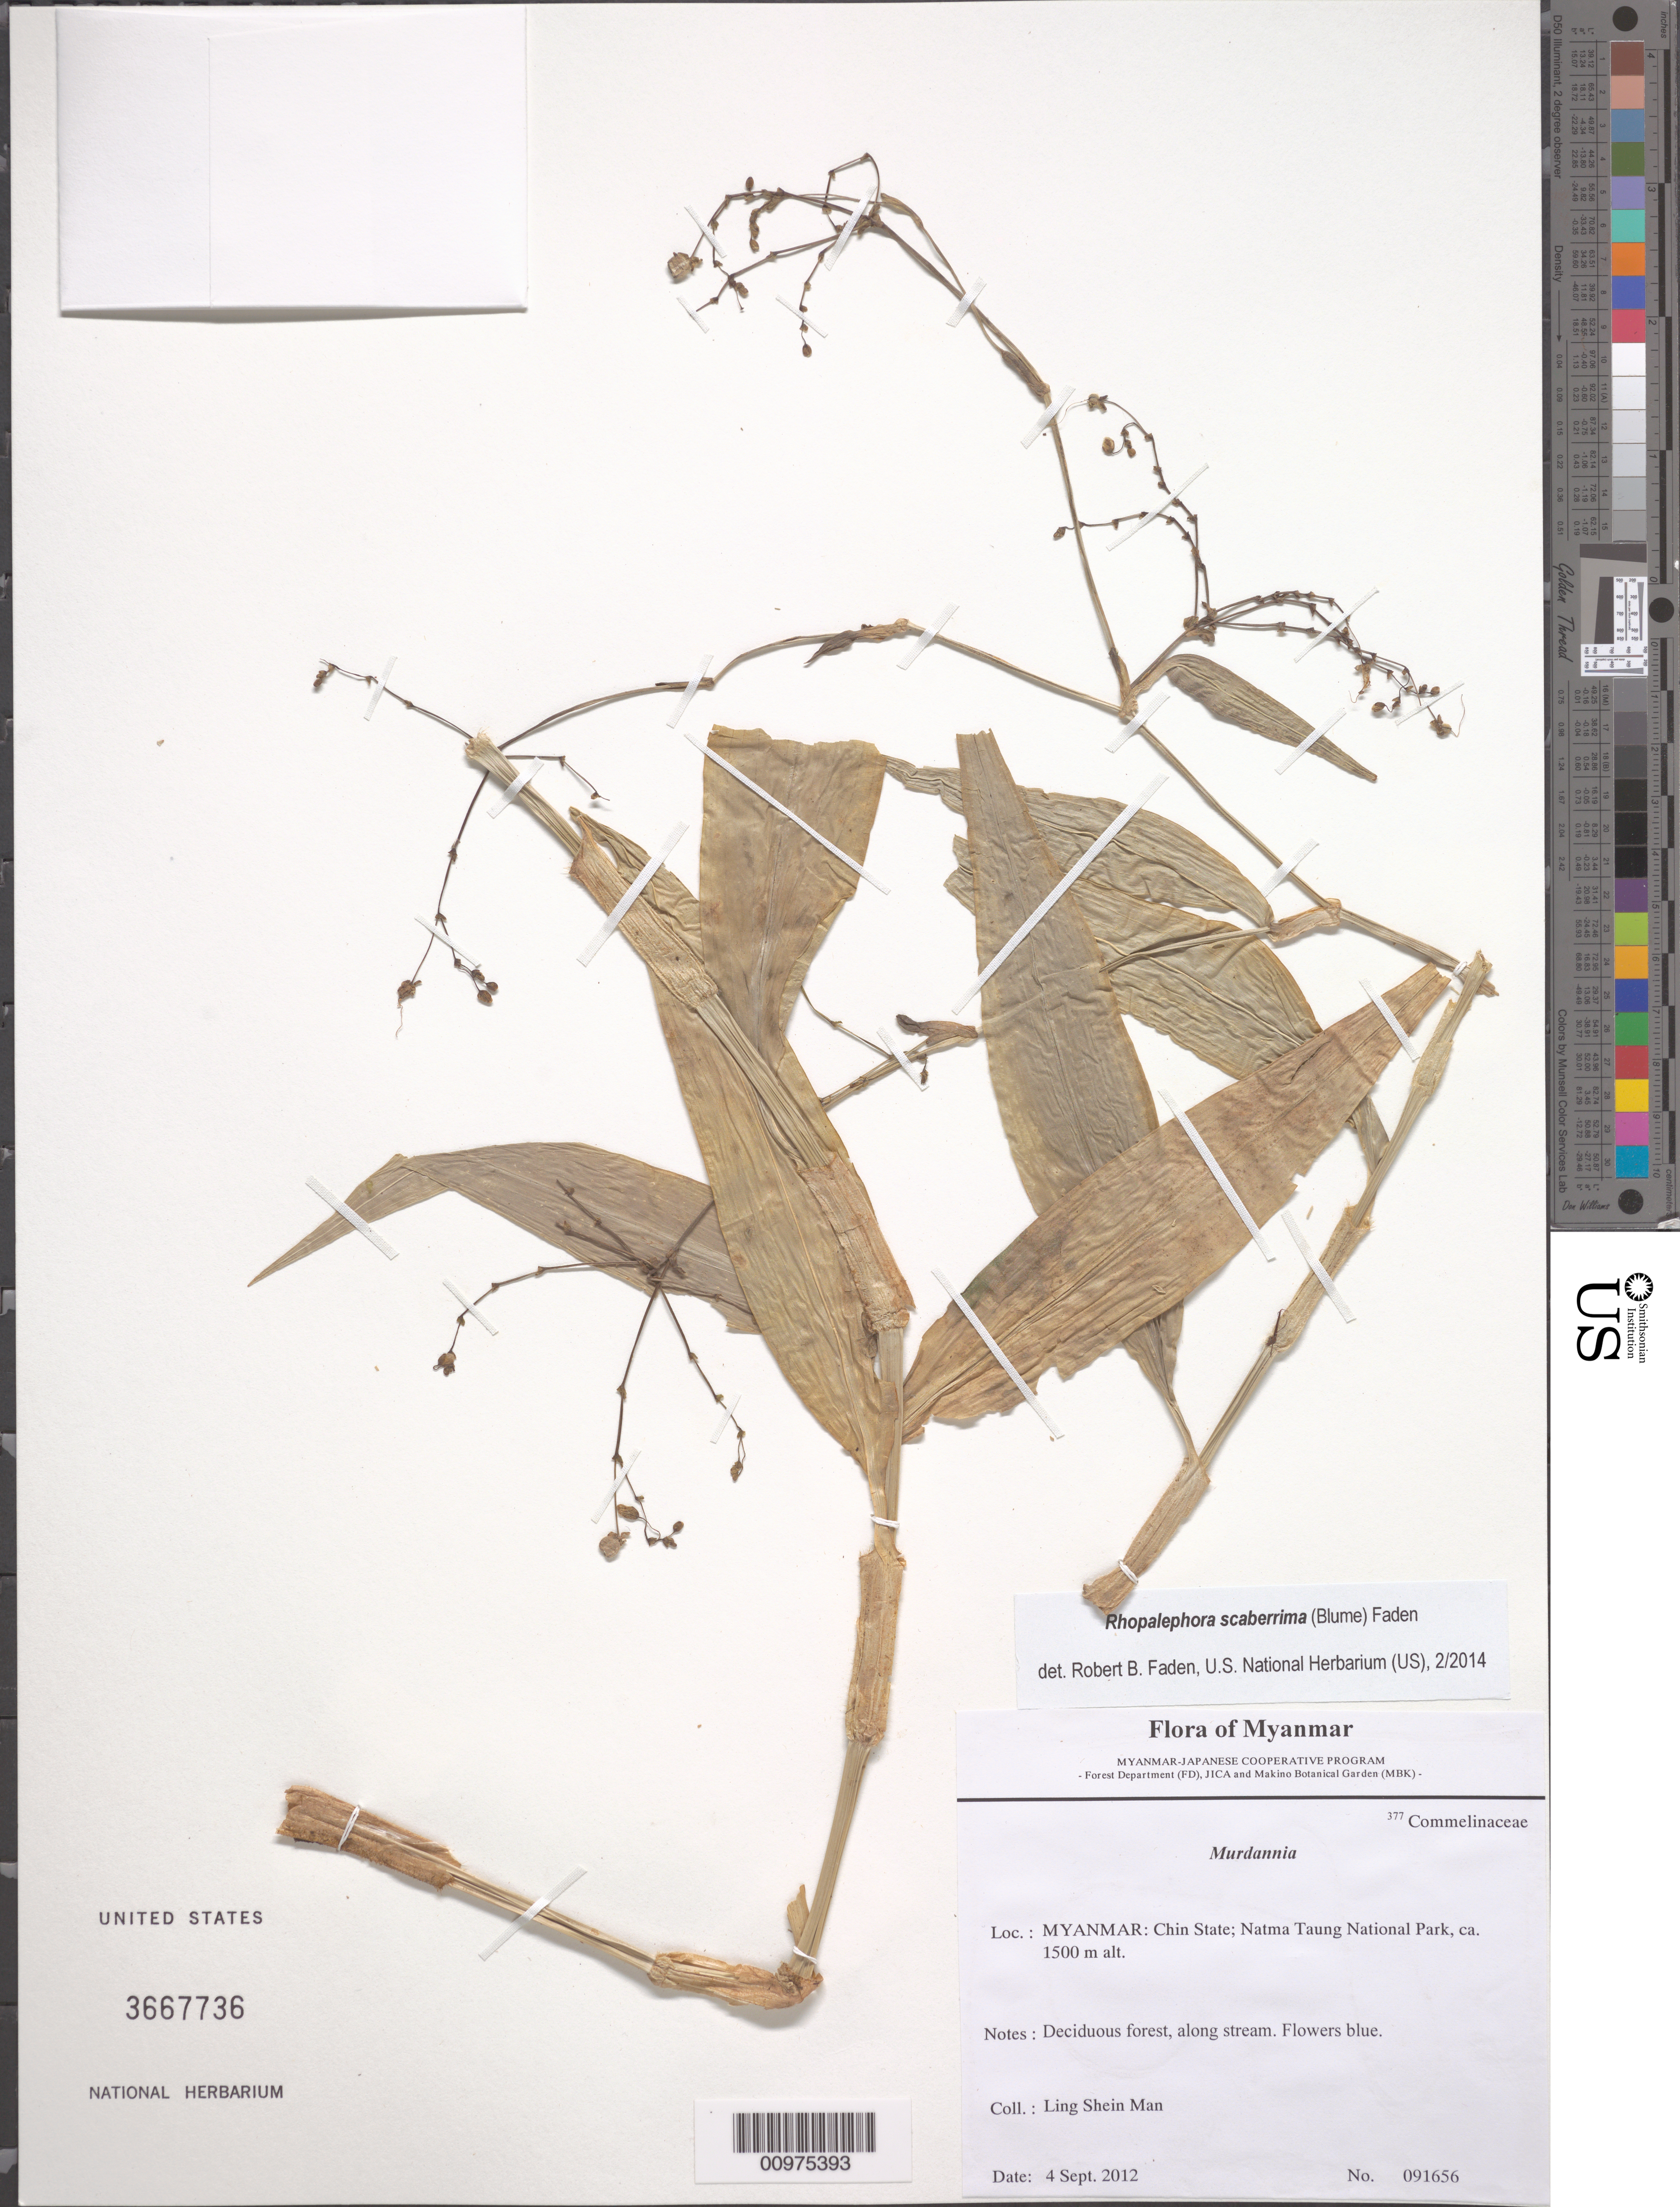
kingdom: Plantae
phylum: Tracheophyta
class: Liliopsida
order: Commelinales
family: Commelinaceae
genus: Rhopalephora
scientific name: Rhopalephora scaberrima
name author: (Blume) Faden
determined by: Faden, Robert B., (US), Smithsonian Institution - National Museum of Natural History (UNITED STATES)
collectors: Ling Shein Man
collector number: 091656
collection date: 2012-09-04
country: Myanmar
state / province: Chin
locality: Natmsa Taung National Park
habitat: Deciduous forest, along stream.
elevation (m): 1500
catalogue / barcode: US 3667736